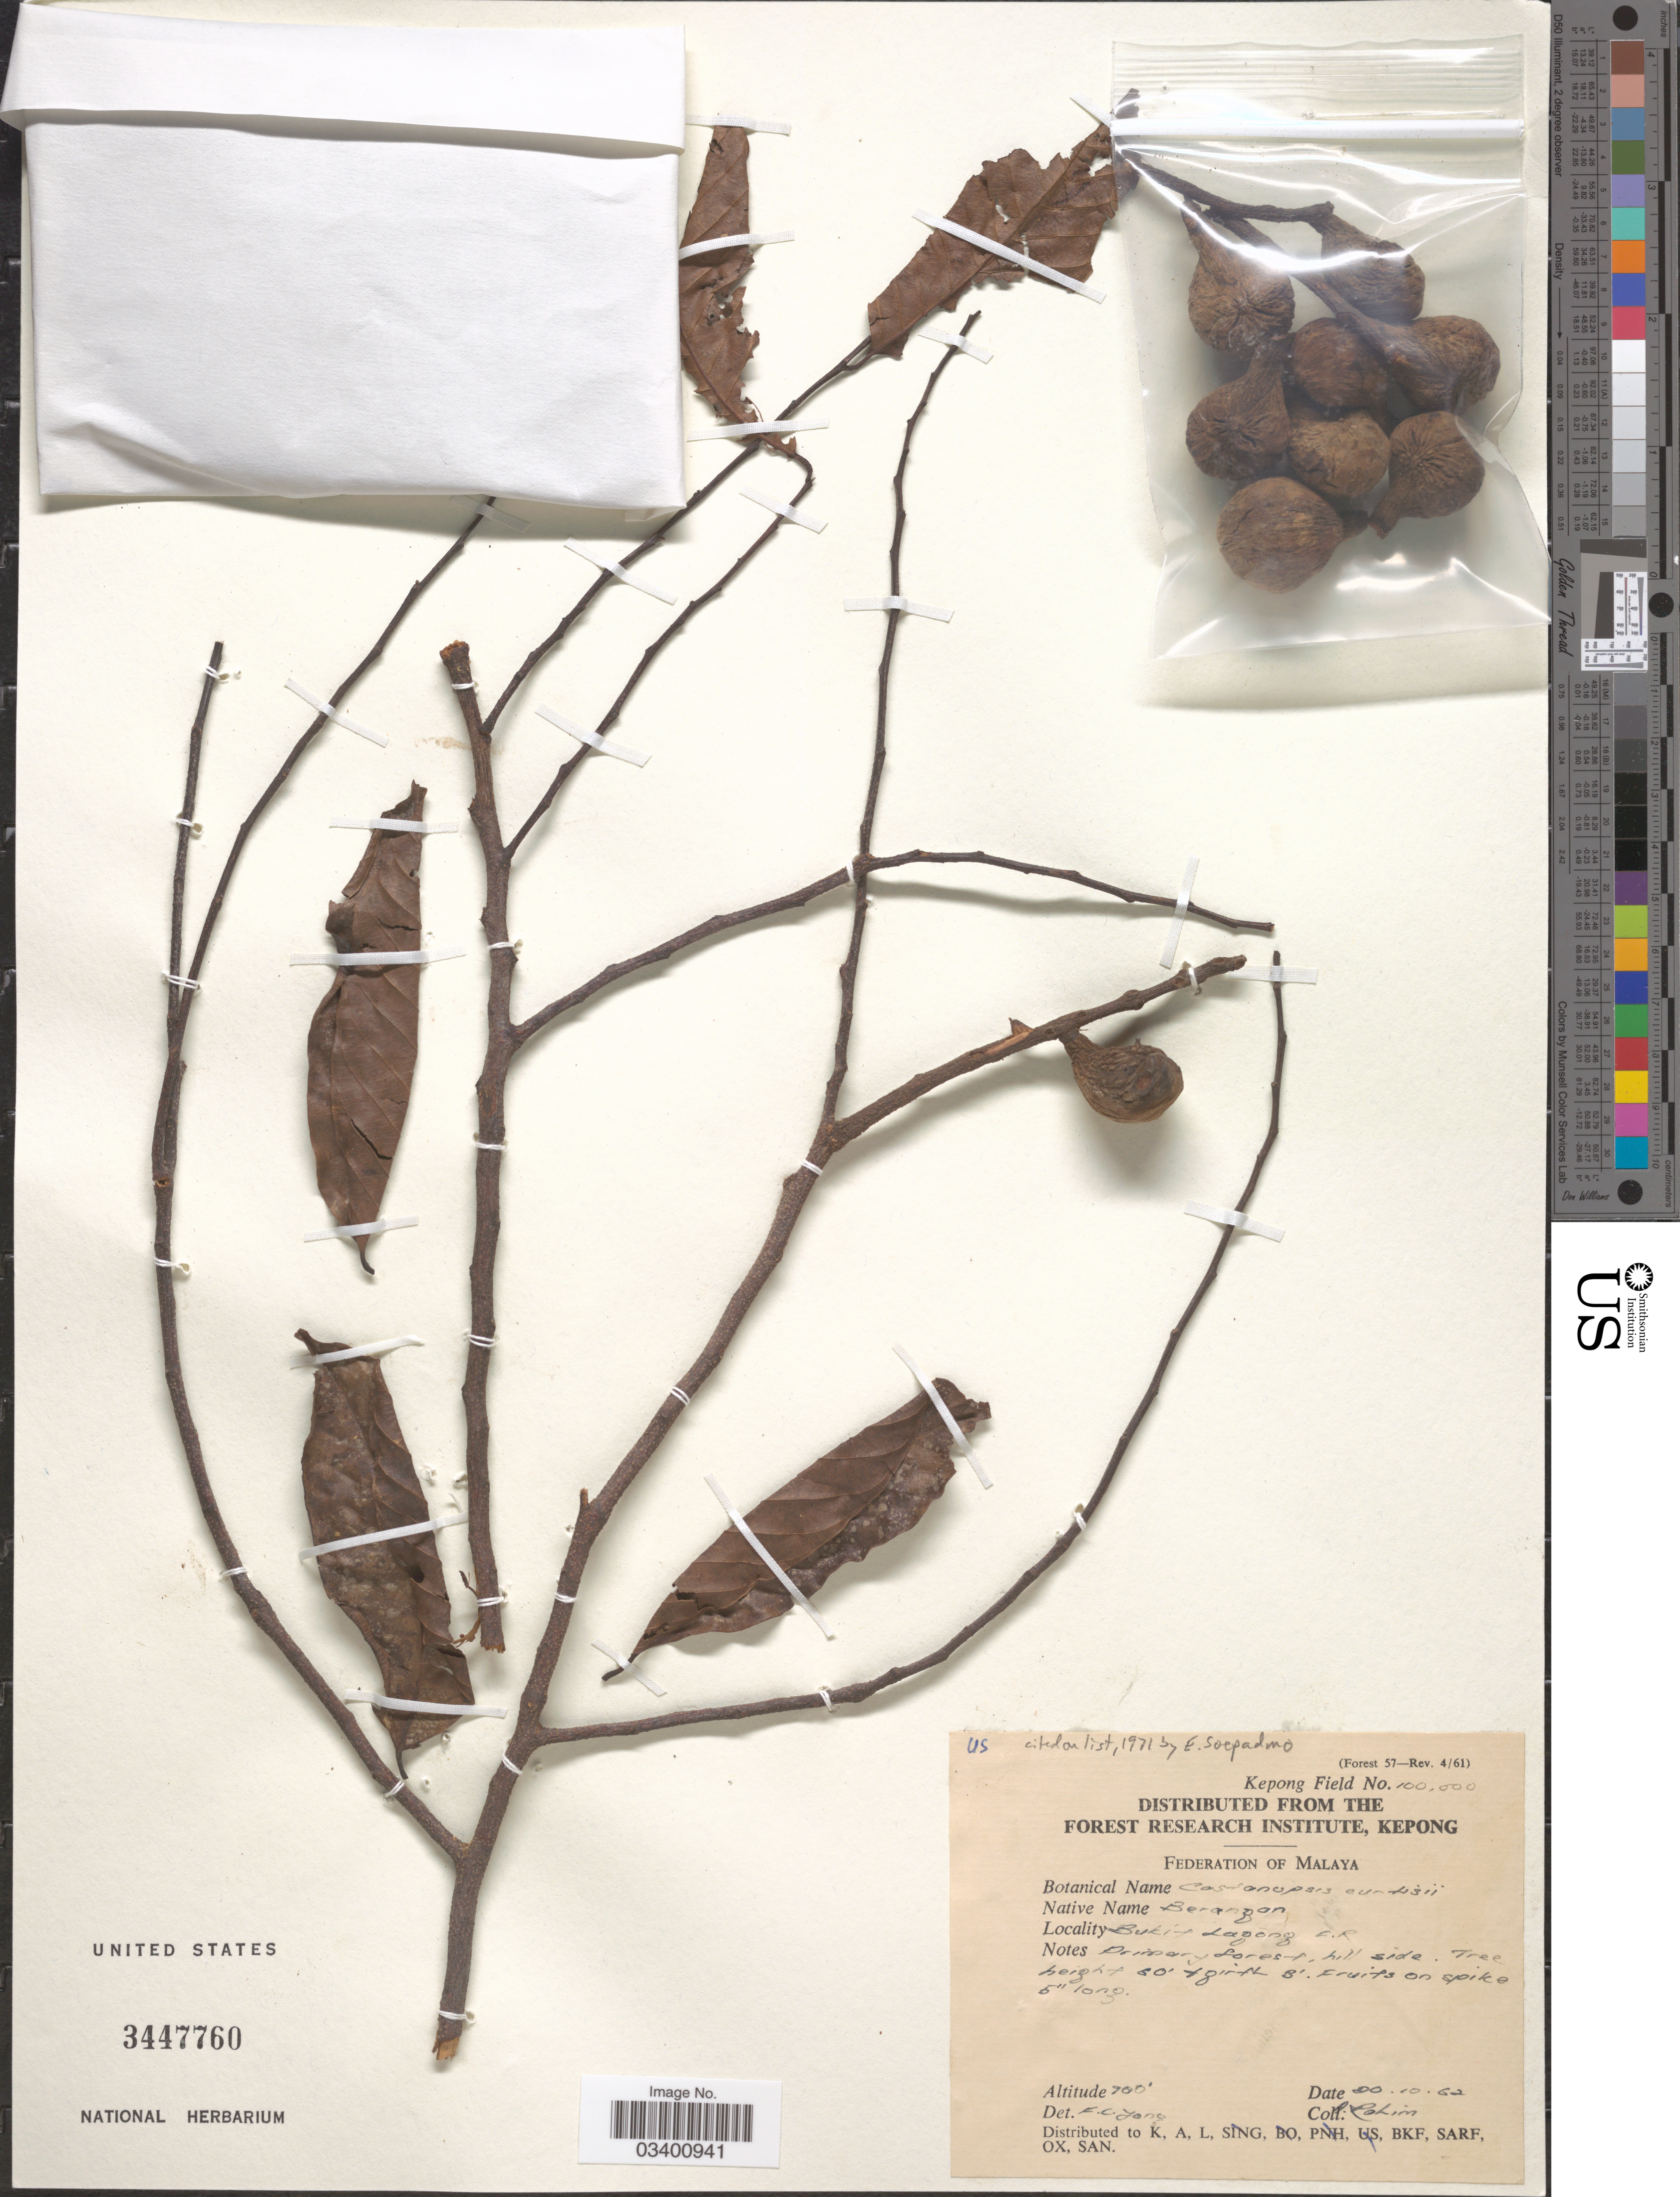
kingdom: Plantae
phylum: Tracheophyta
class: Magnoliopsida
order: Fagales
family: Fagaceae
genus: Castanopsis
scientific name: Castanopsis curtisii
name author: King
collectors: A. Rahim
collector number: Kepong Field 100000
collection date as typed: Transcribed d/m/y: 20/10/62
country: Malaysia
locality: Federation of Malaya. Bukit Lagong C. R.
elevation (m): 274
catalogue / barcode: US 3447760